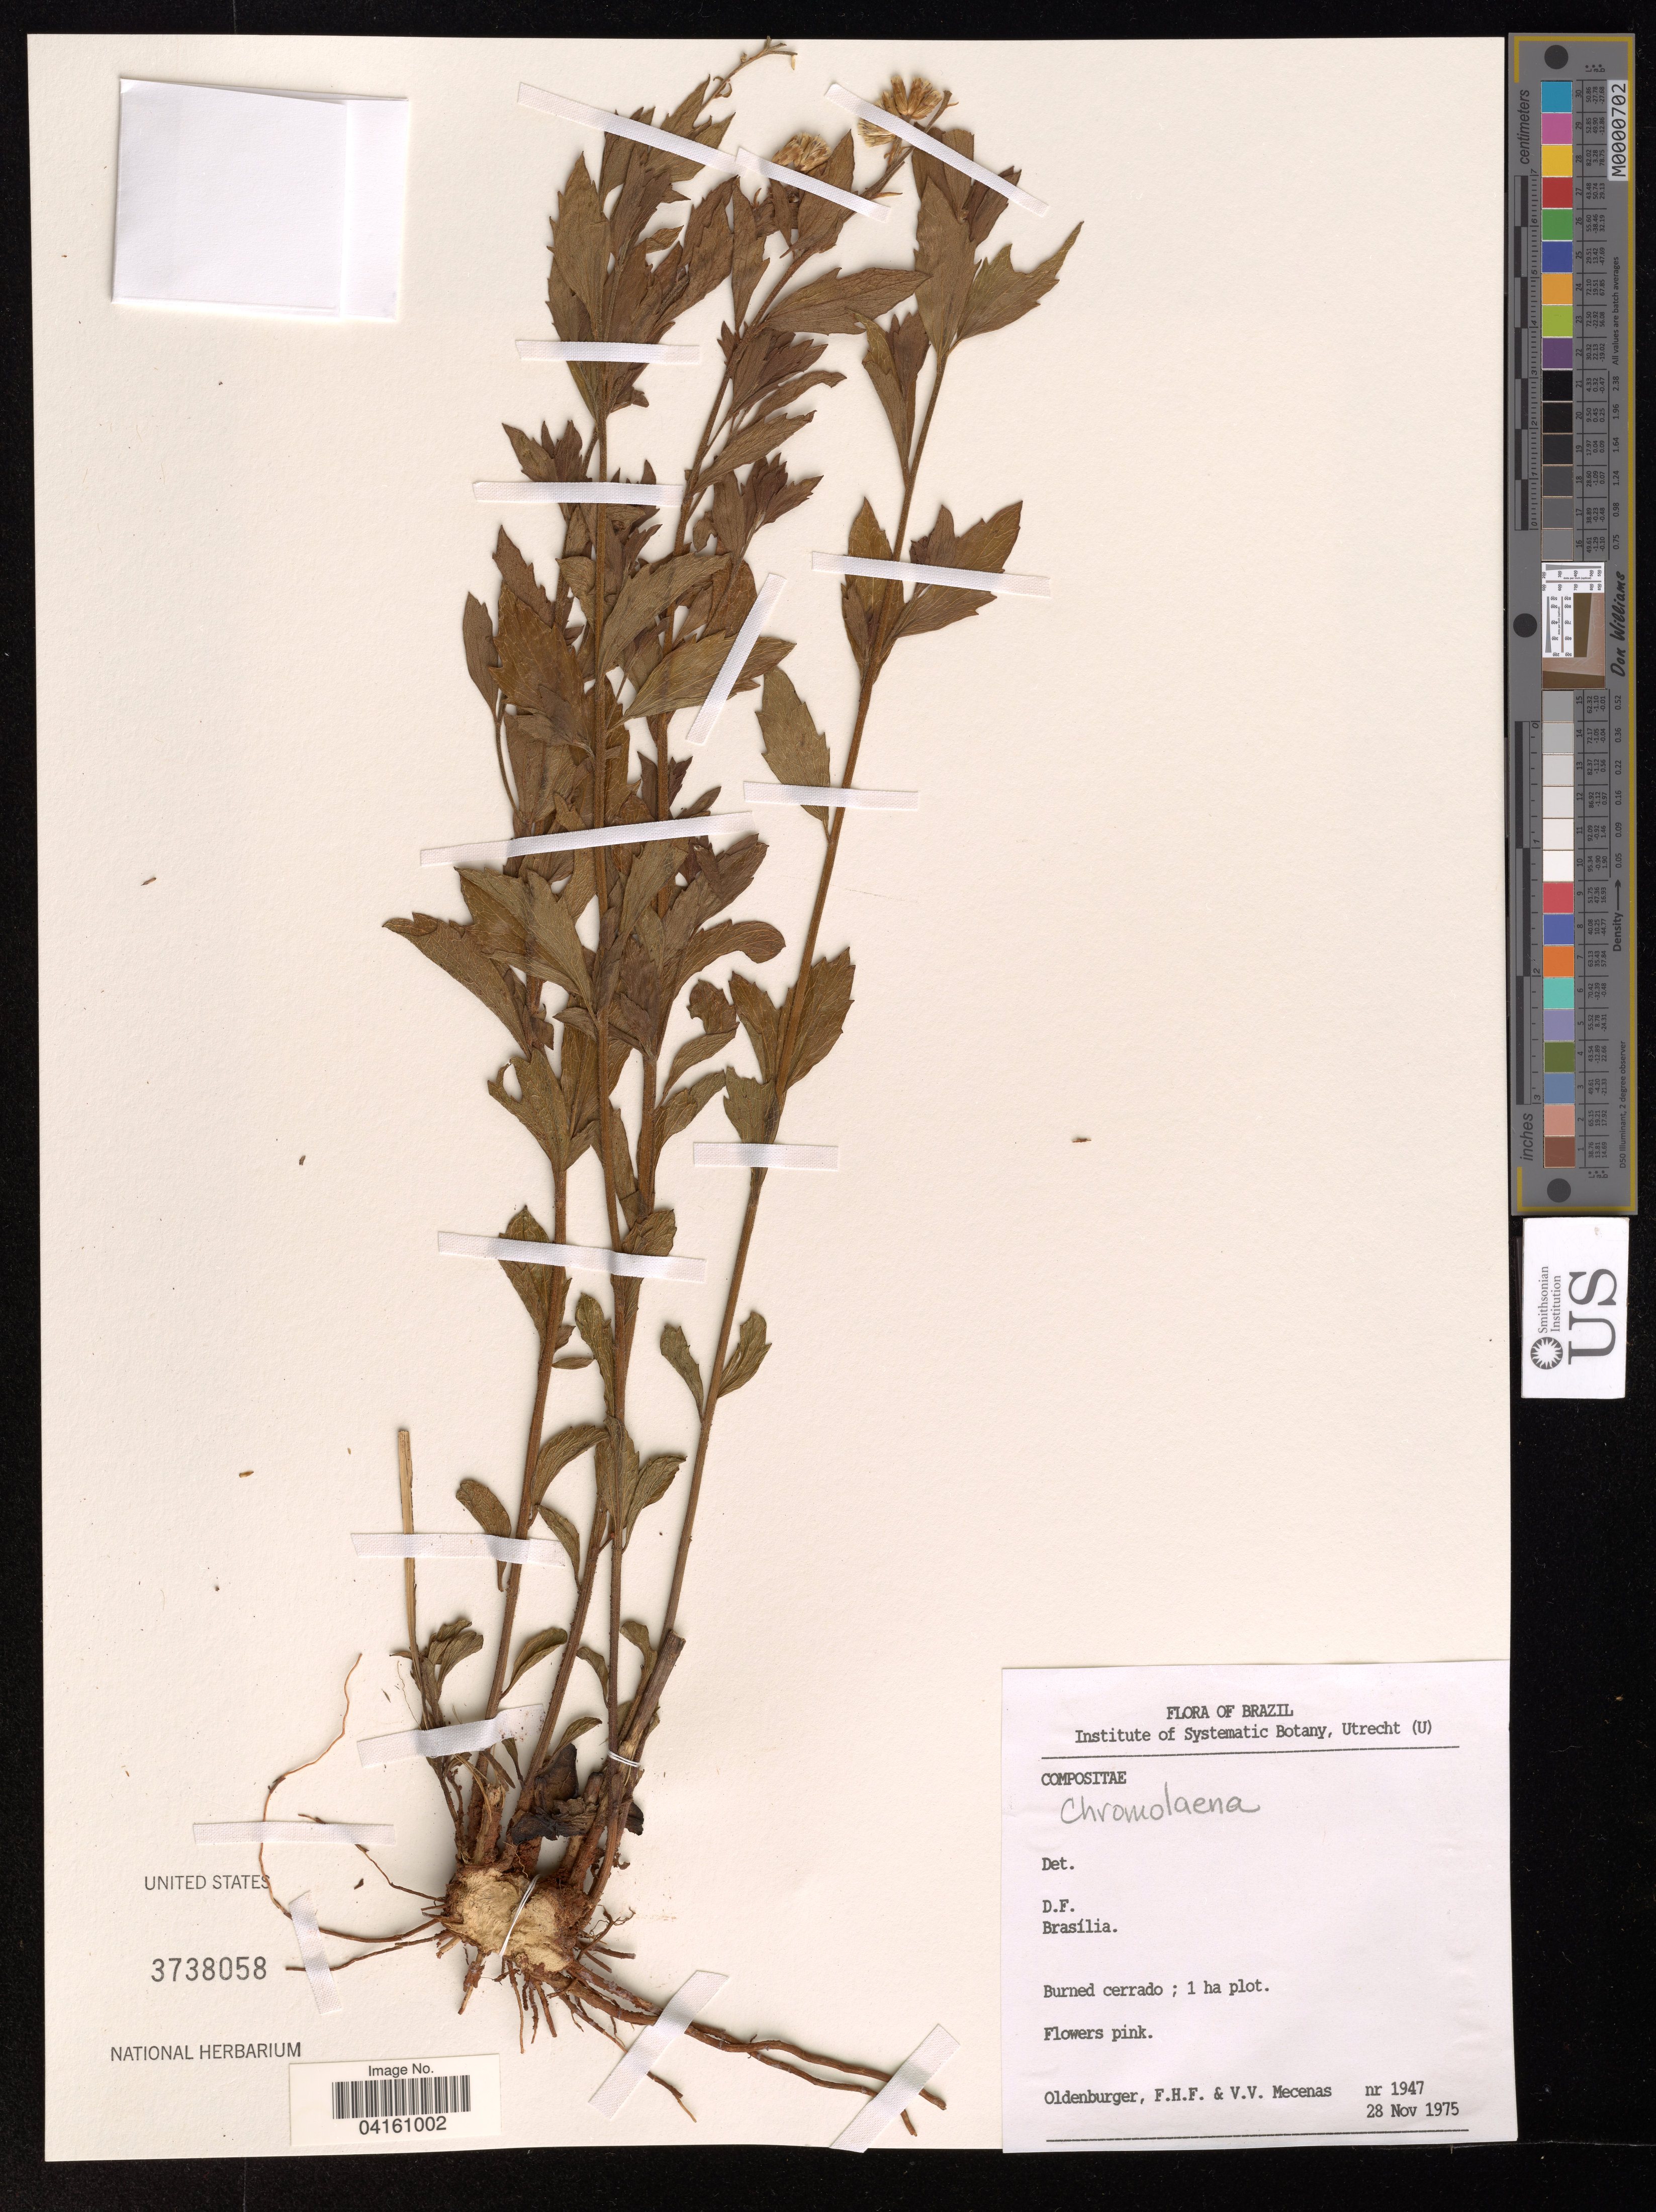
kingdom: Plantae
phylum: Tracheophyta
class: Magnoliopsida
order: Asterales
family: Asteraceae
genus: Chromolaena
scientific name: Chromolaena sp.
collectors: F. Oldenburger & V. Mecenas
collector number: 1947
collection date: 1975-11-28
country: Brazil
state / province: Distrito Federal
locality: Brasília.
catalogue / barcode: US 3738058